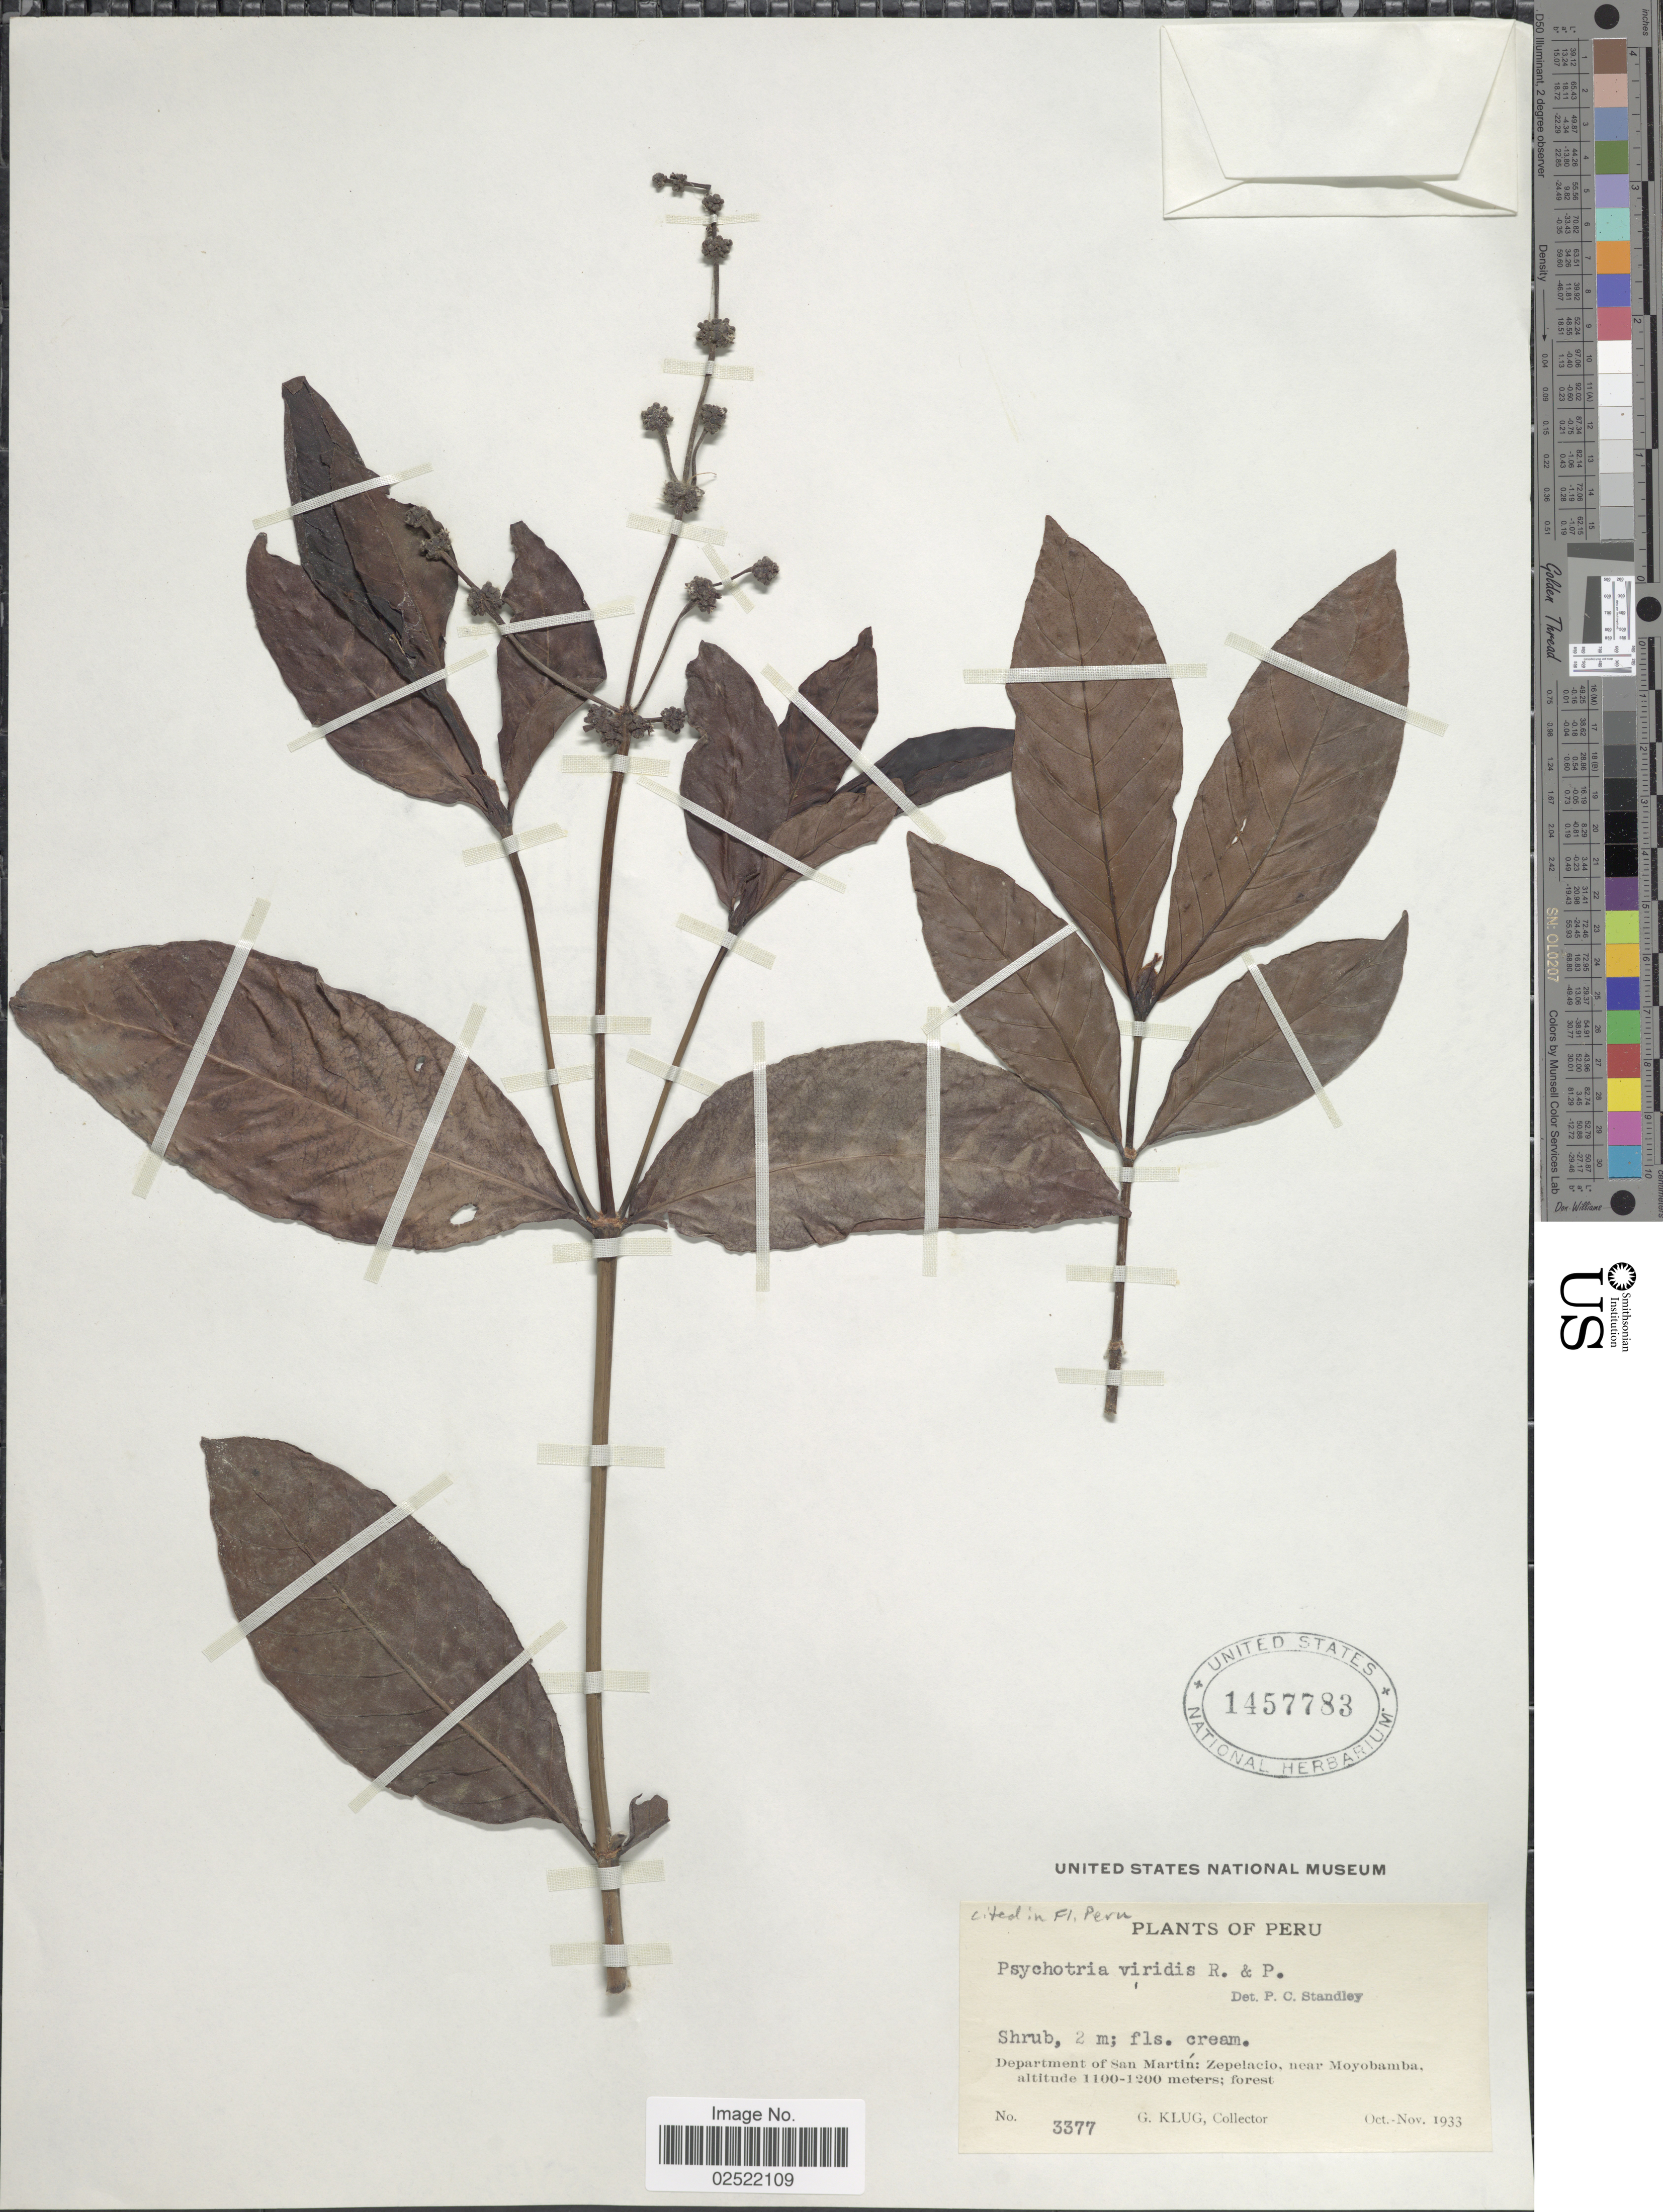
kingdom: Plantae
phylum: Tracheophyta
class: Magnoliopsida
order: Gentianales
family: Rubiaceae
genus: Psychotria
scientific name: Psychotria viridis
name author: Ruiz & Pav.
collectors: G. Klug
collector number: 3377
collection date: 1933-10/1933-11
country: Peru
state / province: San Martín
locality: Department of San Martin: Zepelacio, near Moyobamba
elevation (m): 1100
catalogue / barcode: US 1457783